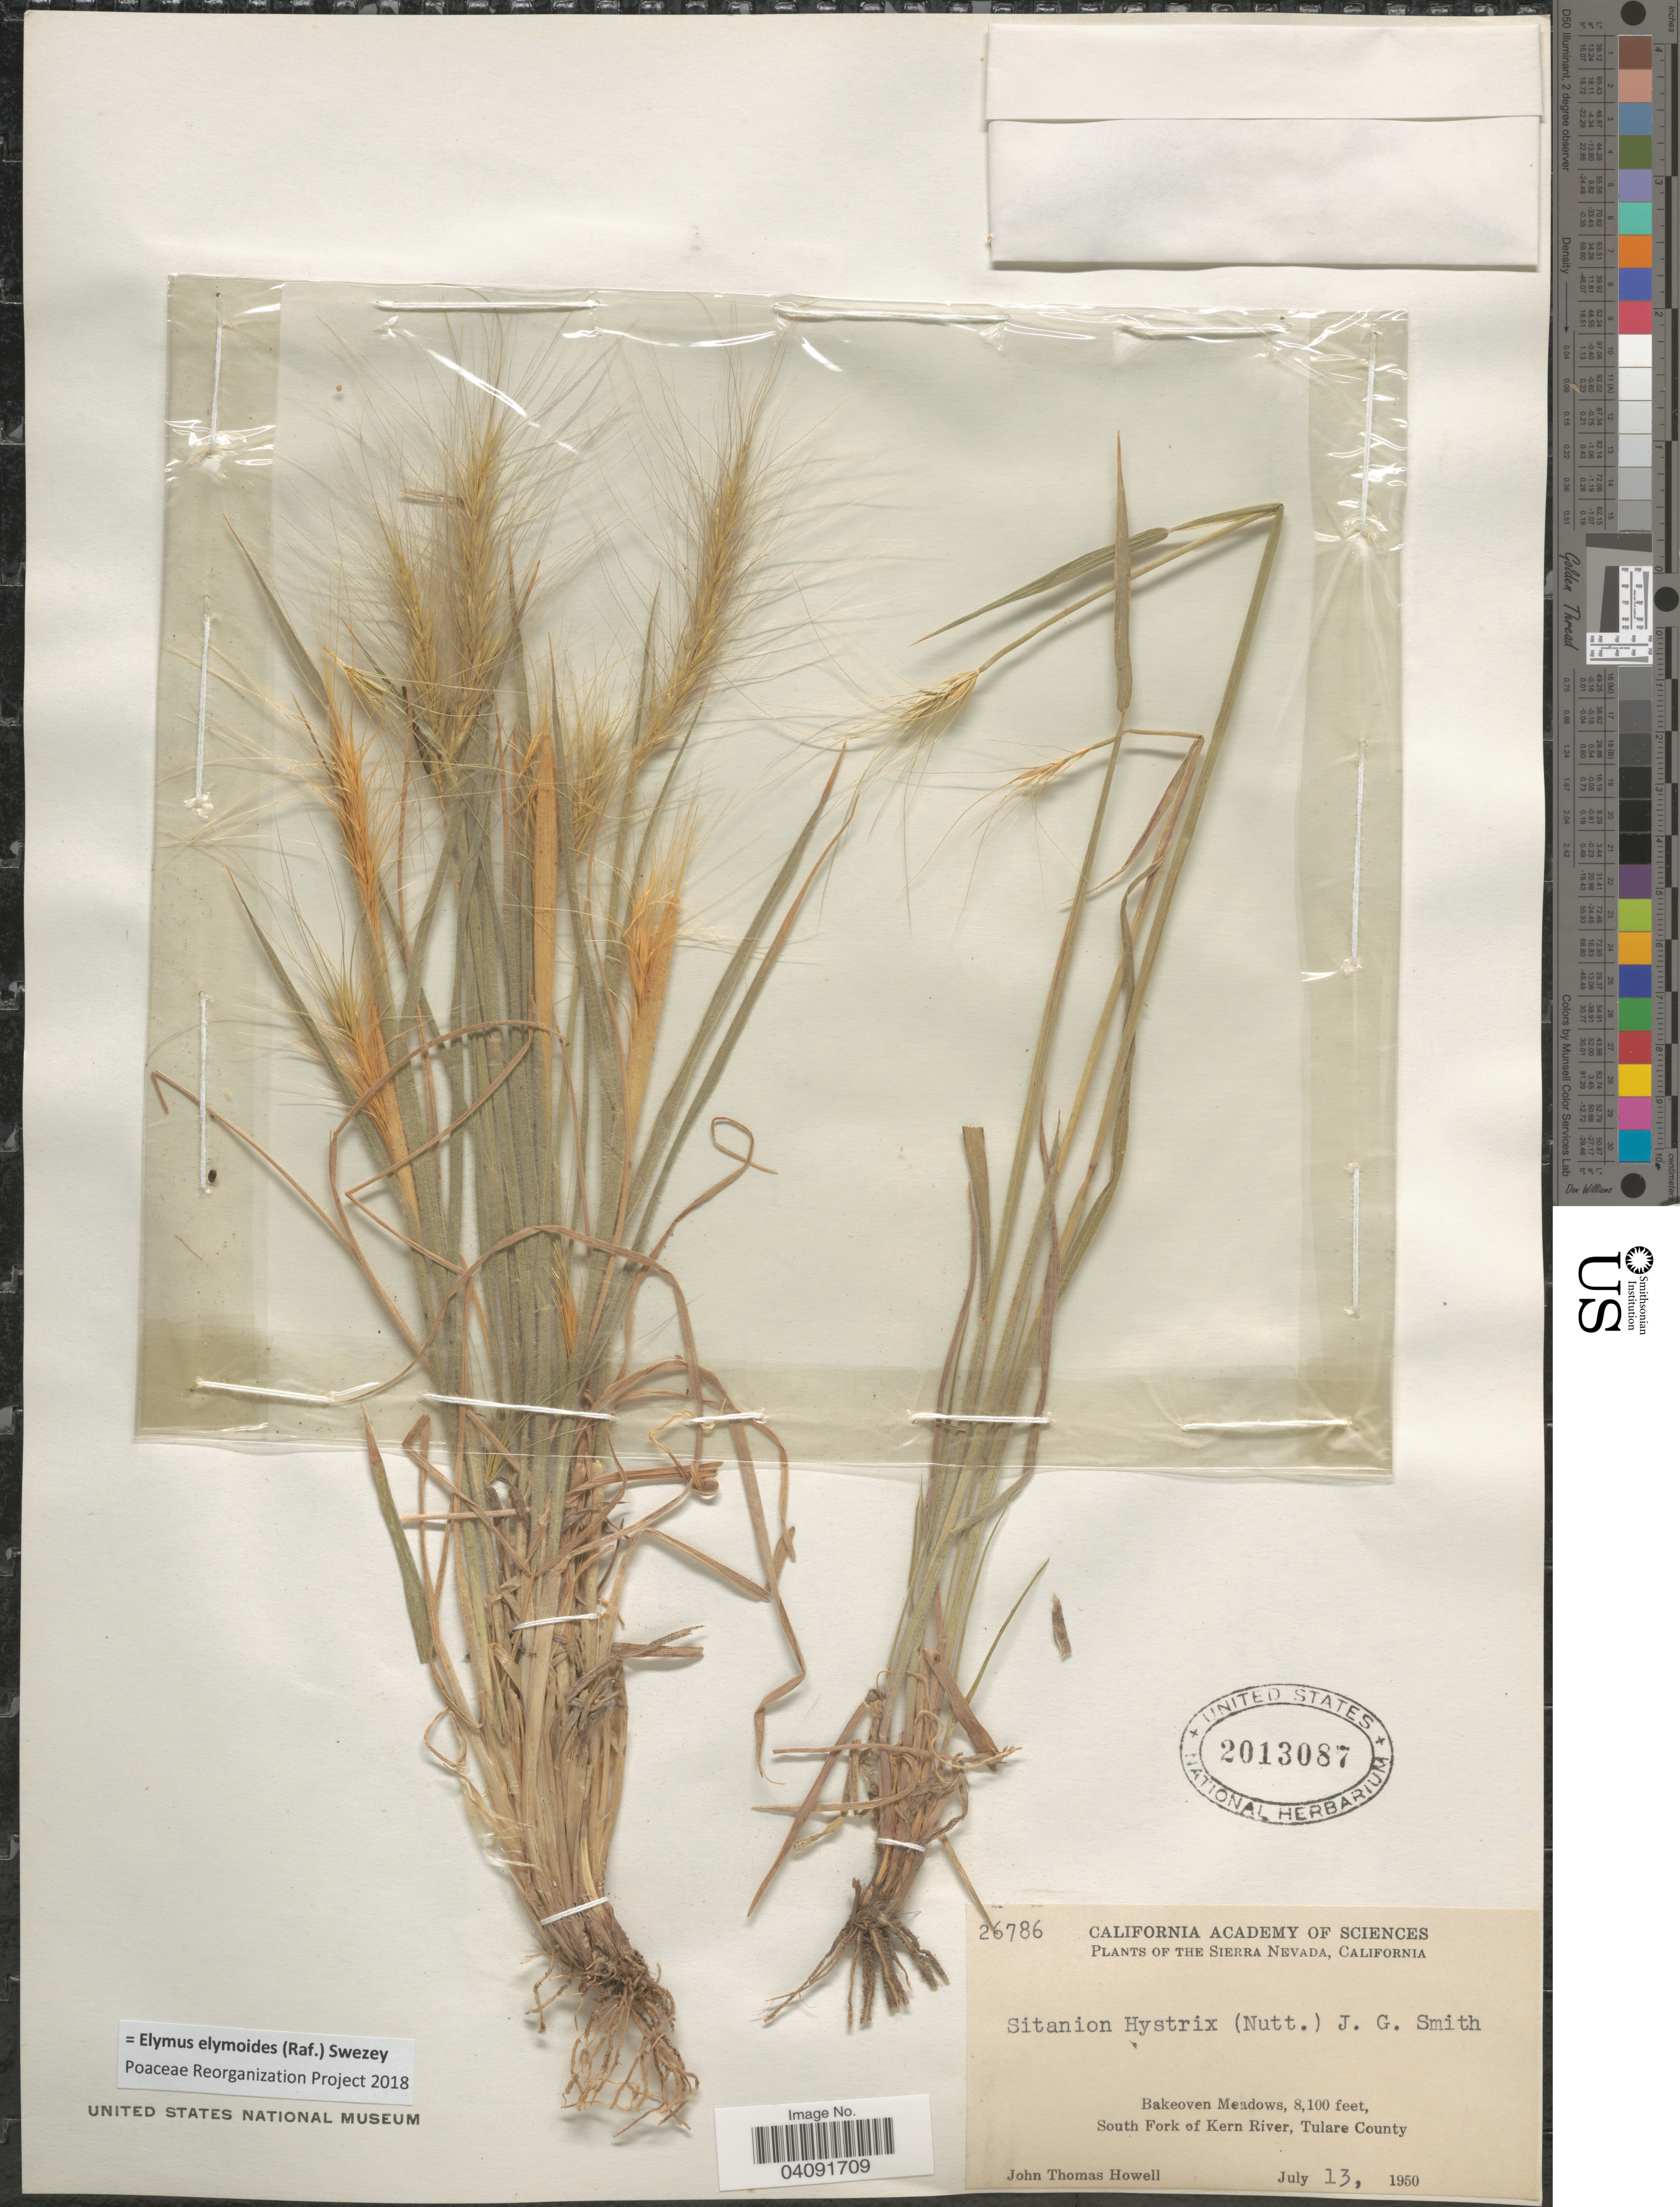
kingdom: Plantae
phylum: Tracheophyta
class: Liliopsida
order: Poales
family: Poaceae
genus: Elymus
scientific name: Elymus elymoides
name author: (Raf.) Swezey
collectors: J. T. Howell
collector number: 26786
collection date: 1950-07-13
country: United States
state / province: California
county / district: Tulare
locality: The Sierra Nevada. Bakeoven Meadows, South Fork of Kern River, Tulare County.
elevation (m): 2469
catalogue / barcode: US 2013087